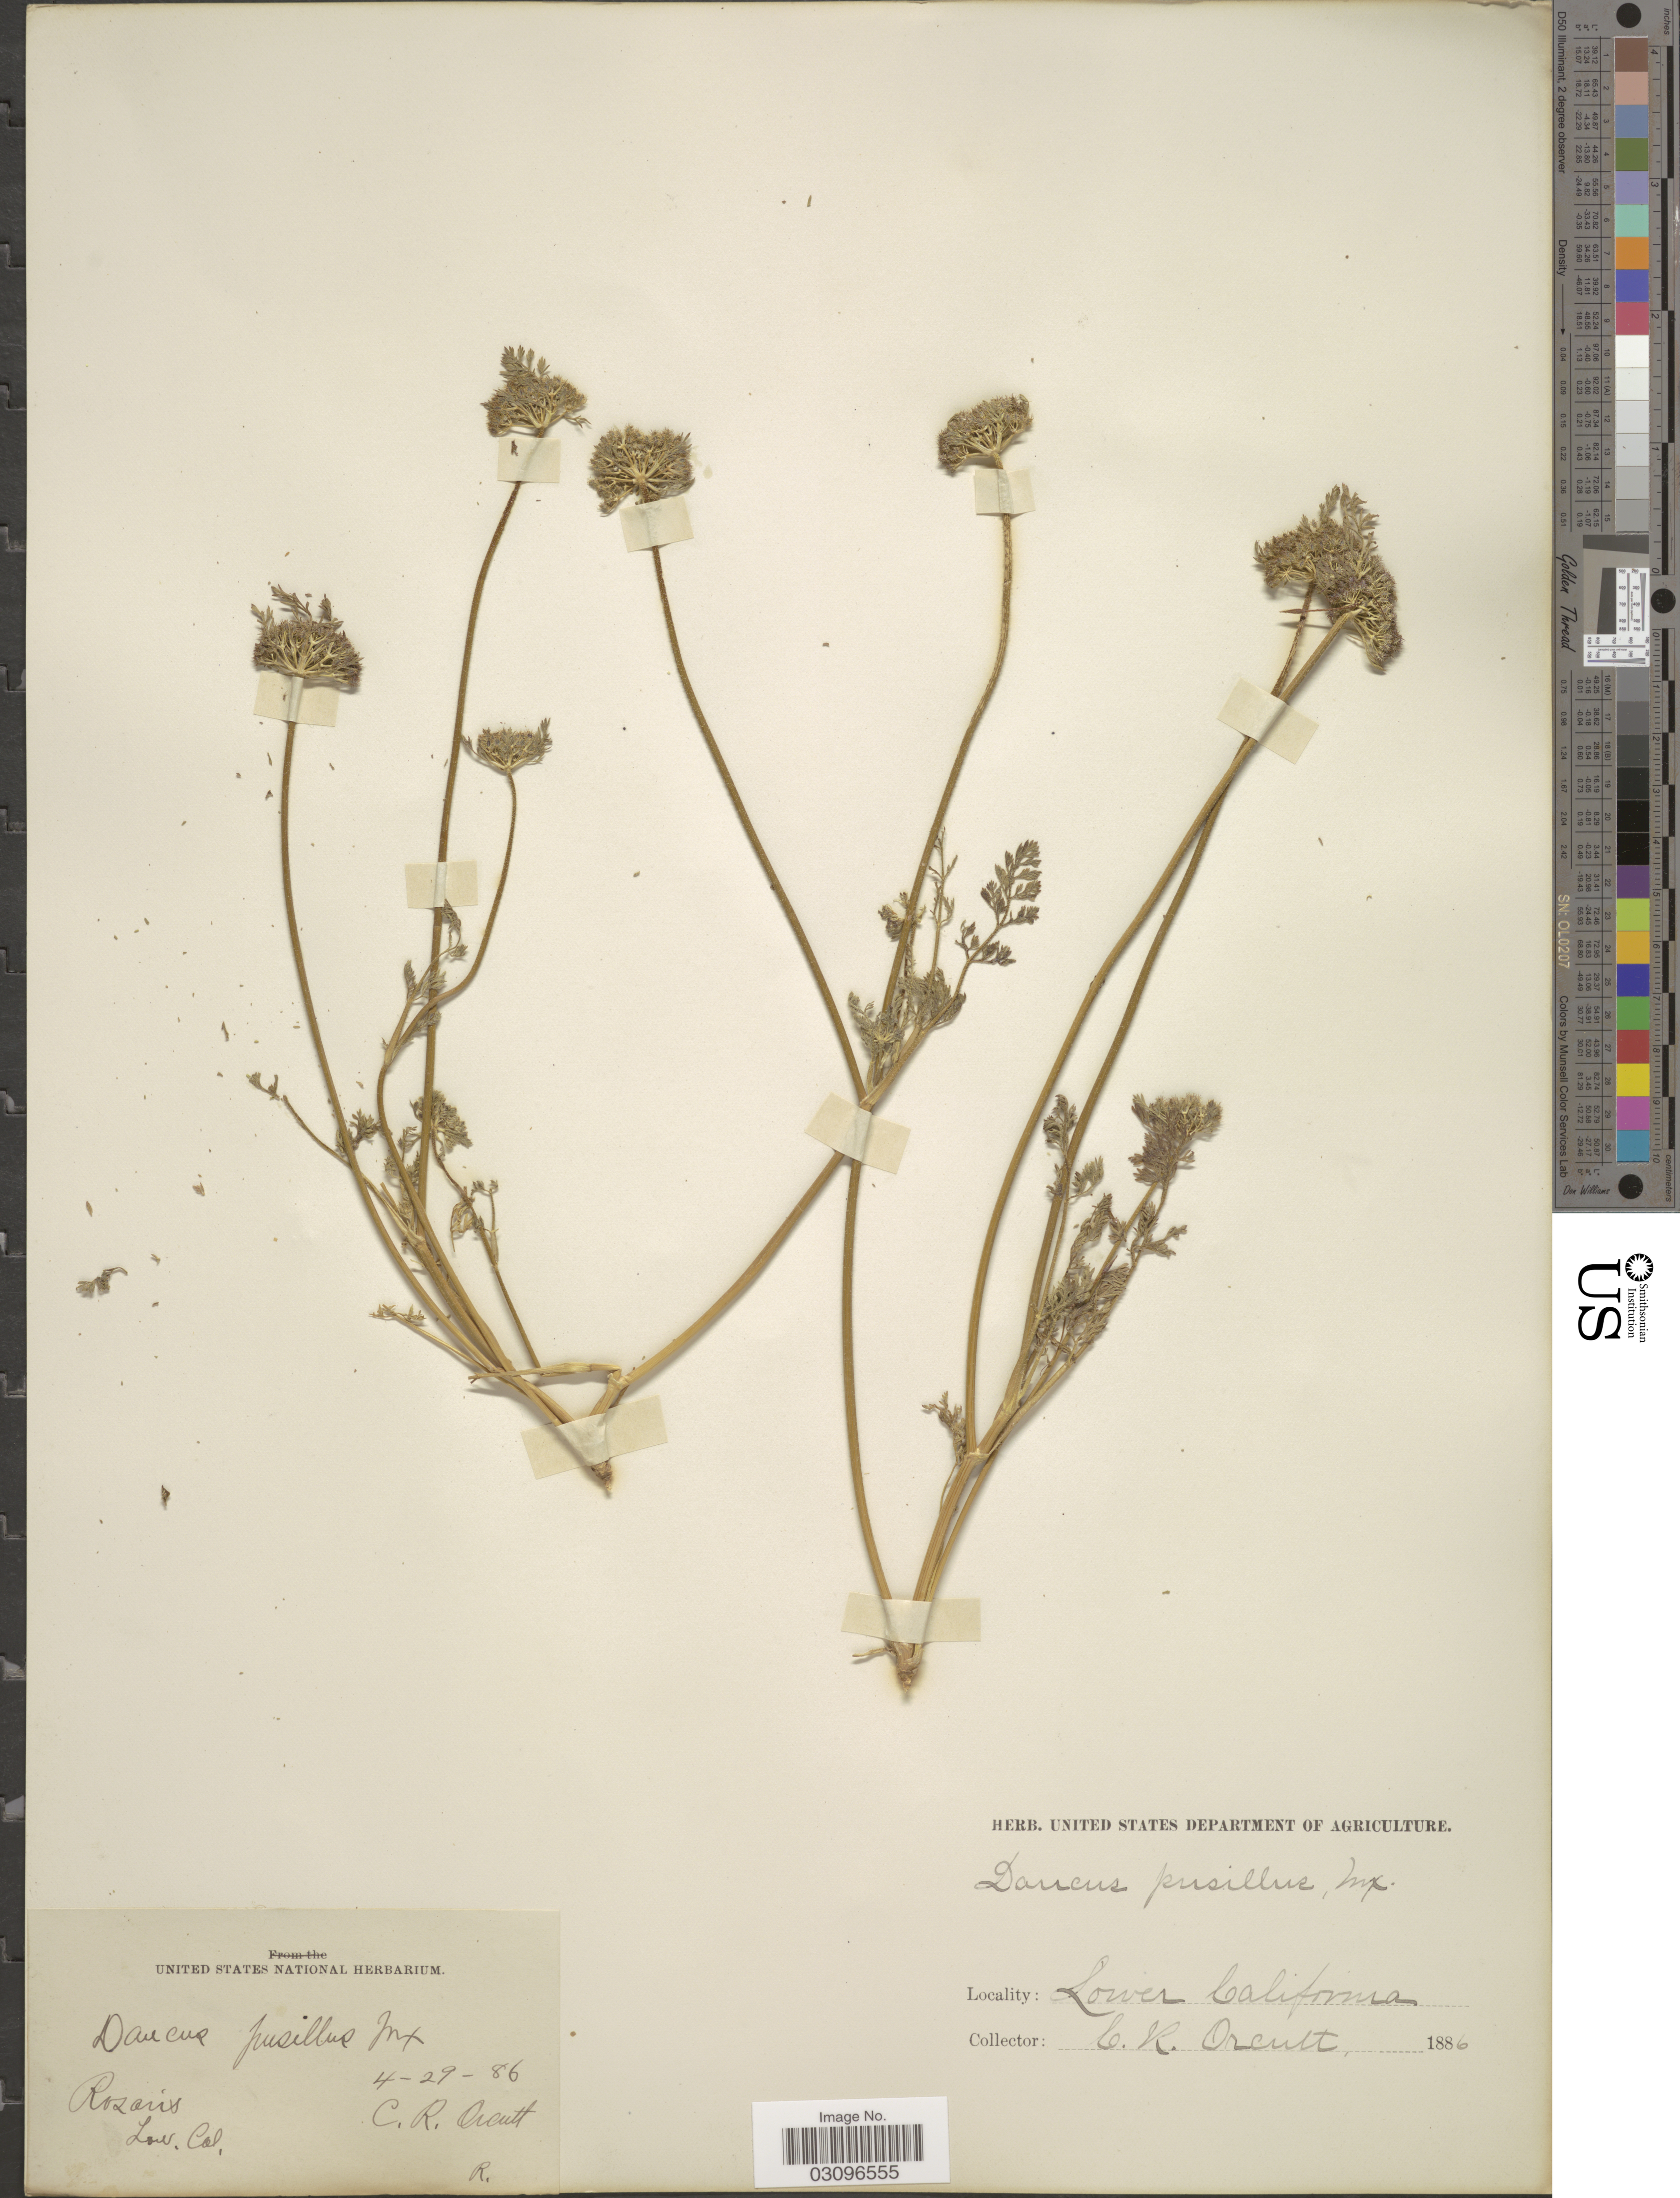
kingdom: Plantae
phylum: Tracheophyta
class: Magnoliopsida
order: Apiales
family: Apiaceae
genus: Daucus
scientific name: Daucus pusillus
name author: Michx.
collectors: C. R. Orcutt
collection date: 1886-04-29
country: Mexico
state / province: Baja California Norte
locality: Rosario, Lower California.